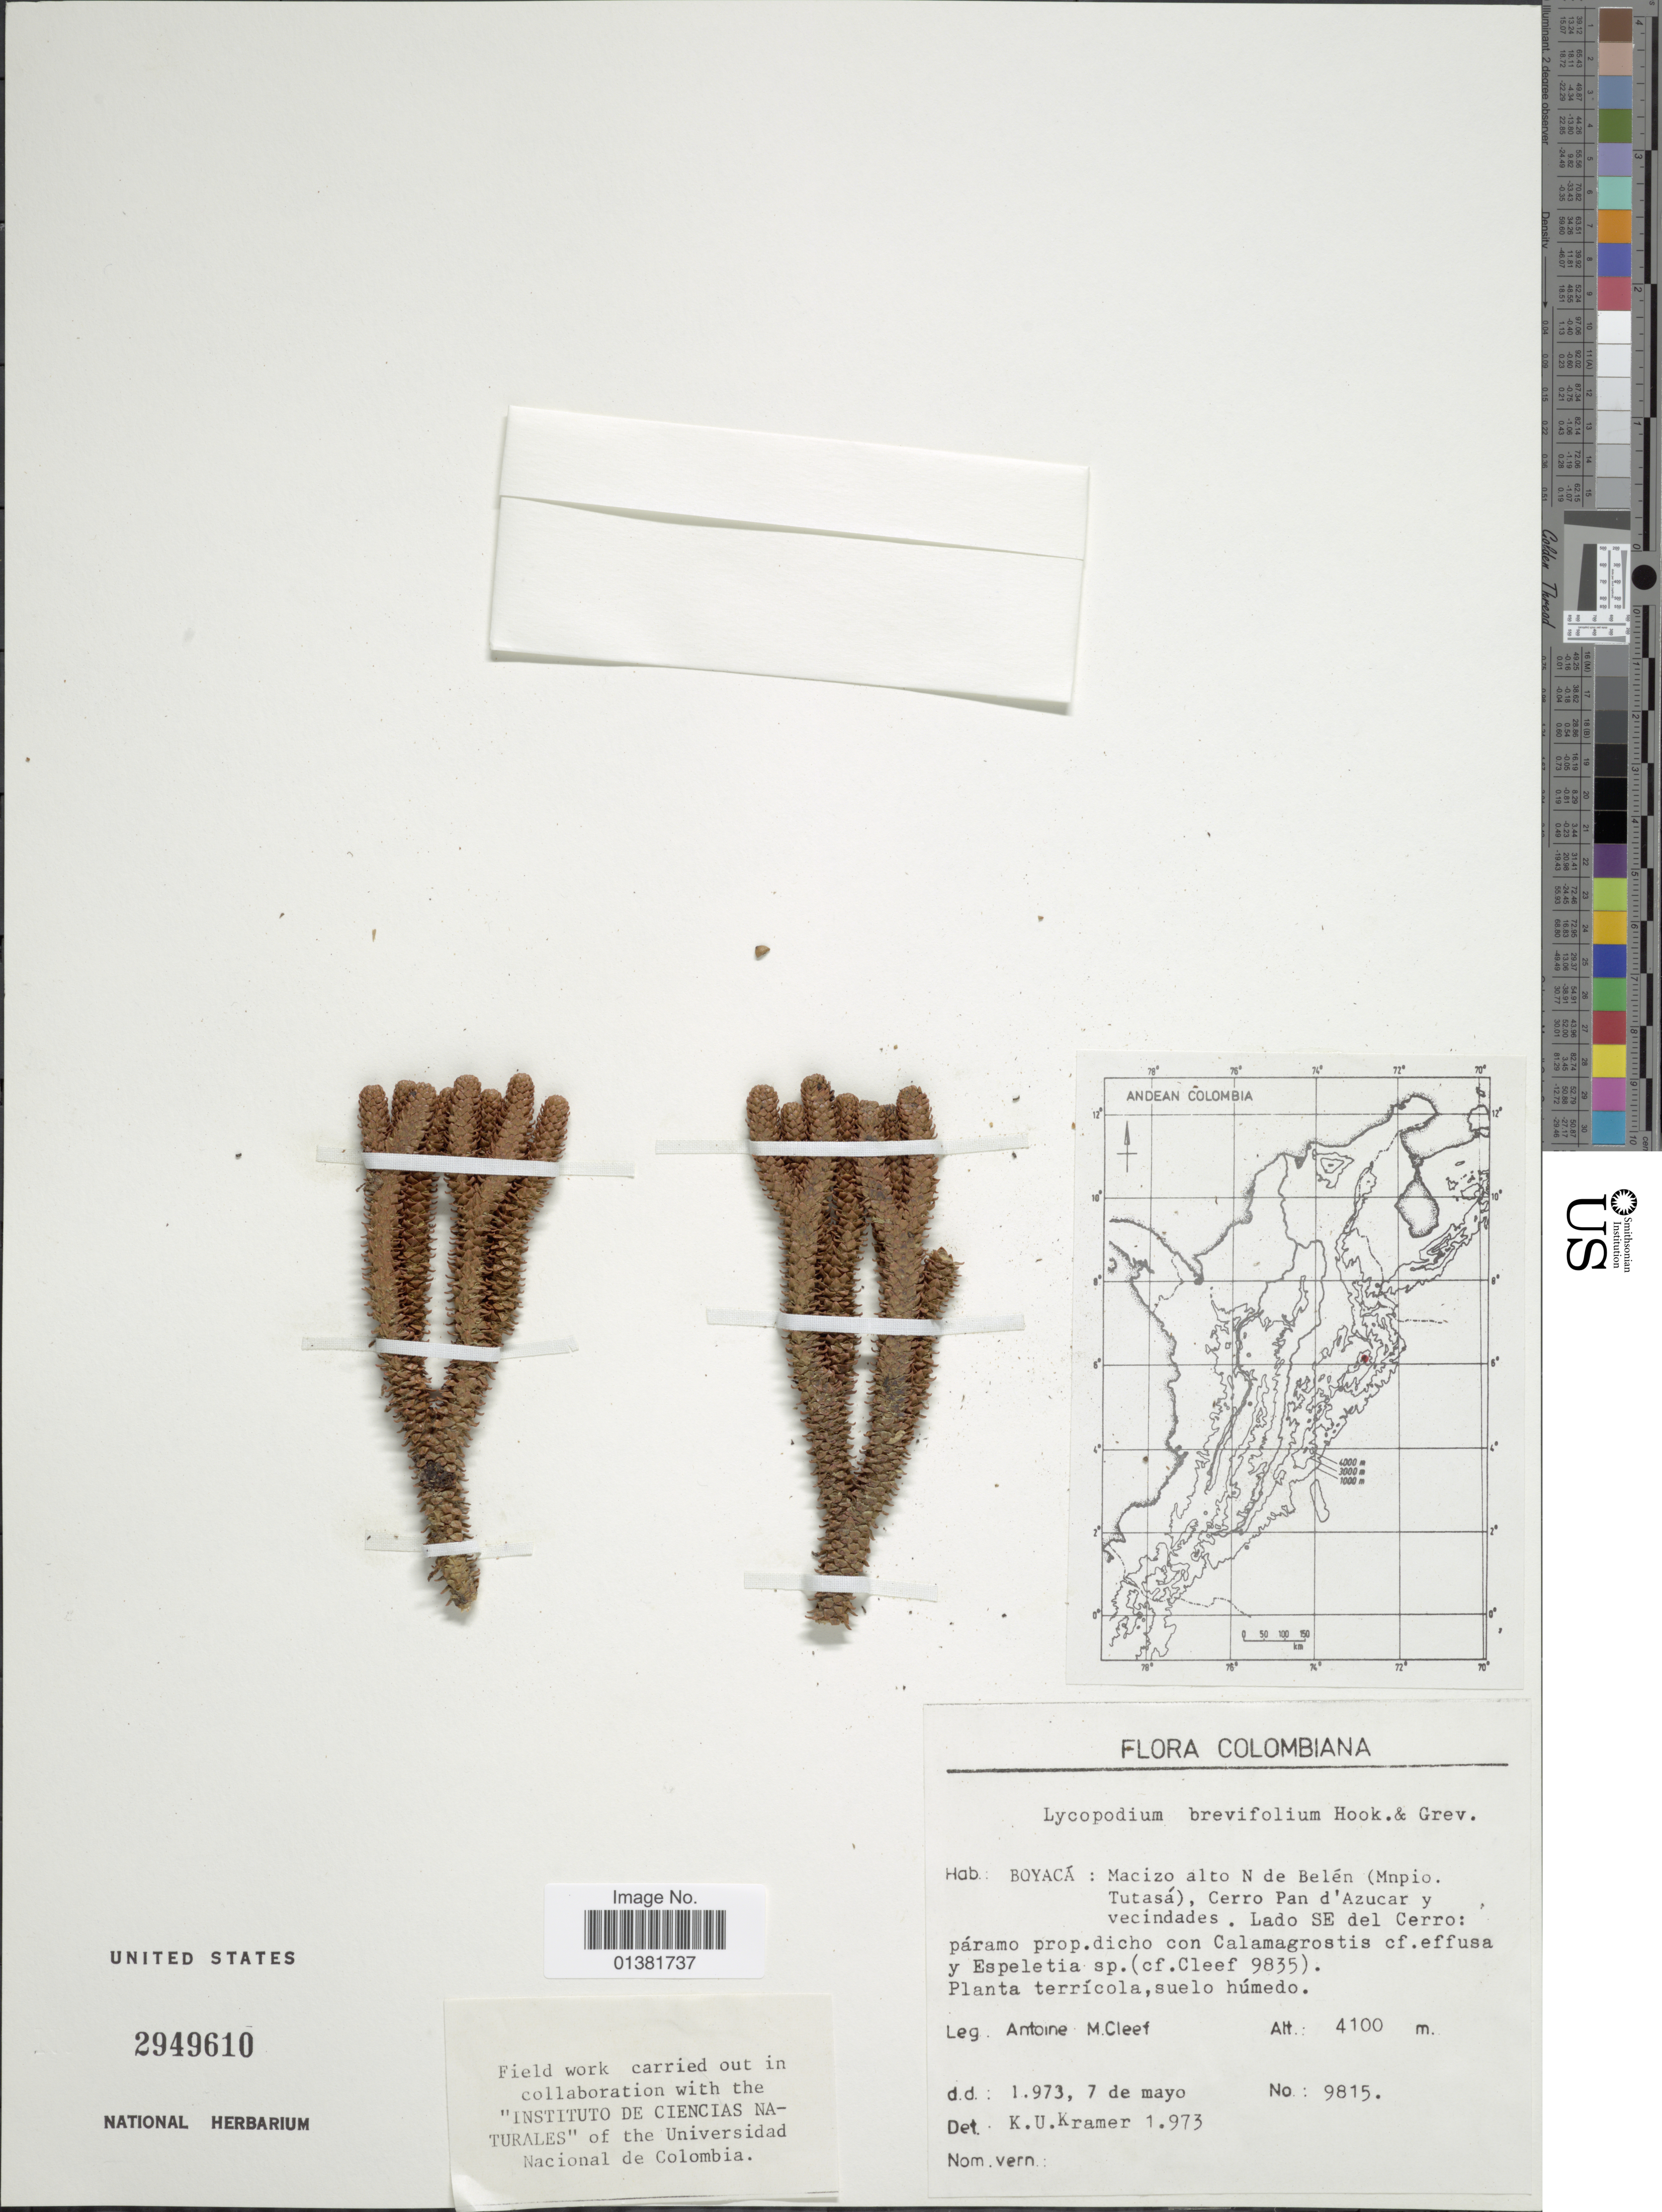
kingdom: Plantae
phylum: Tracheophyta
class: Lycopodiopsida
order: Lycopodiales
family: Lycopodiaceae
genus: Phlegmariurus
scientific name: Phlegmariurus brevifolius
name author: (Grev. & Hook.) B. Øllg.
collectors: A. M. Cleef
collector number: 9815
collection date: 1973-05-07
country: Colombia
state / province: Boyacá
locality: Macizo alto N de Belén (Mnpio. Tutasá), Cerro Pan d' Azucar y vecindades. Lado SE del Cerro: páramo prop. dicho con Calamagrostis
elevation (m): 4100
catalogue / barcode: US 2949610